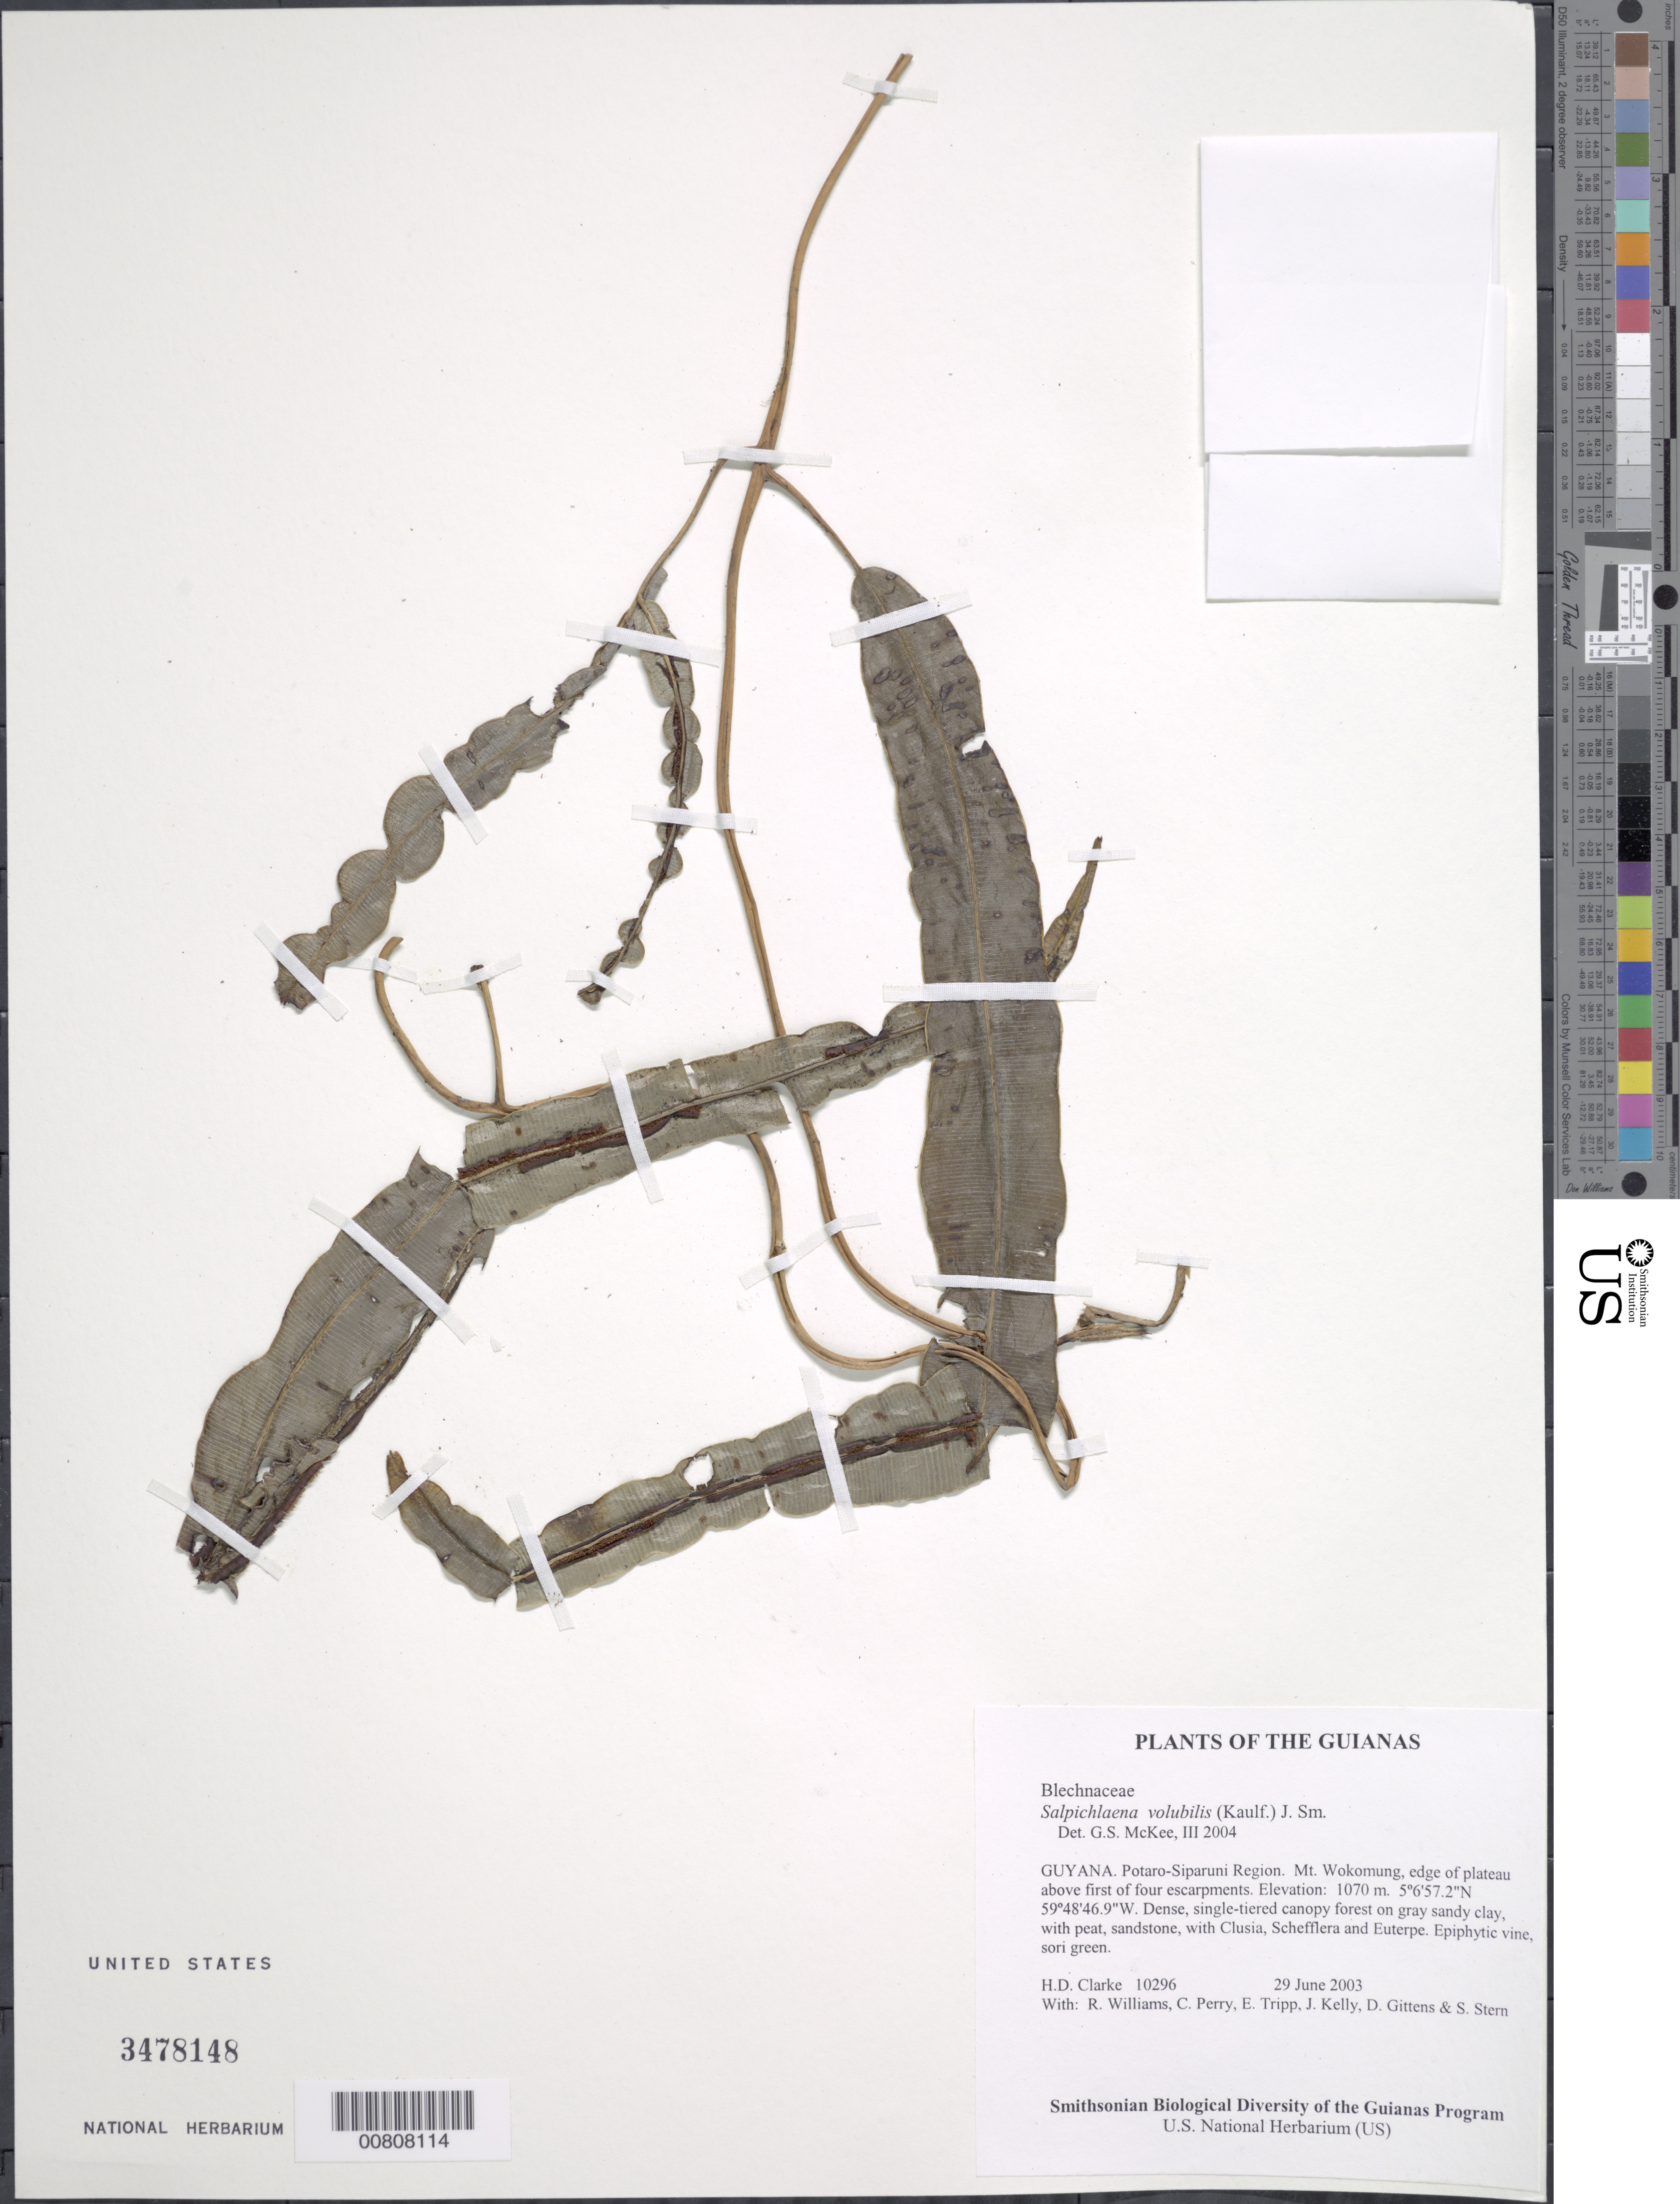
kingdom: Plantae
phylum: Tracheophyta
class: Polypodiopsida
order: Polypodiales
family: Blechnaceae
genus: Salpichlaena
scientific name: Salpichlaena volubilis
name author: (Kaulf.) J. Sm.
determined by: McKee, G. S., (US), NMNH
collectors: H. D. Clarke, R. Williams, C. Perry, E. Tripp, J. Kelly, D. Gittens & S. R. Stern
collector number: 10296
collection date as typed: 29 June 2003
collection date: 2003-06-29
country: Guyana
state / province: Potaro-Siparuni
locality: Mt. Wokomung, edge of plateau above first of four escarpments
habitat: Dense, single-tiered canopy forest on gray sandy clay, with peat, sandstone, with Clusia, Schefflera and Euterpe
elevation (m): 1070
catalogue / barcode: US 3478148